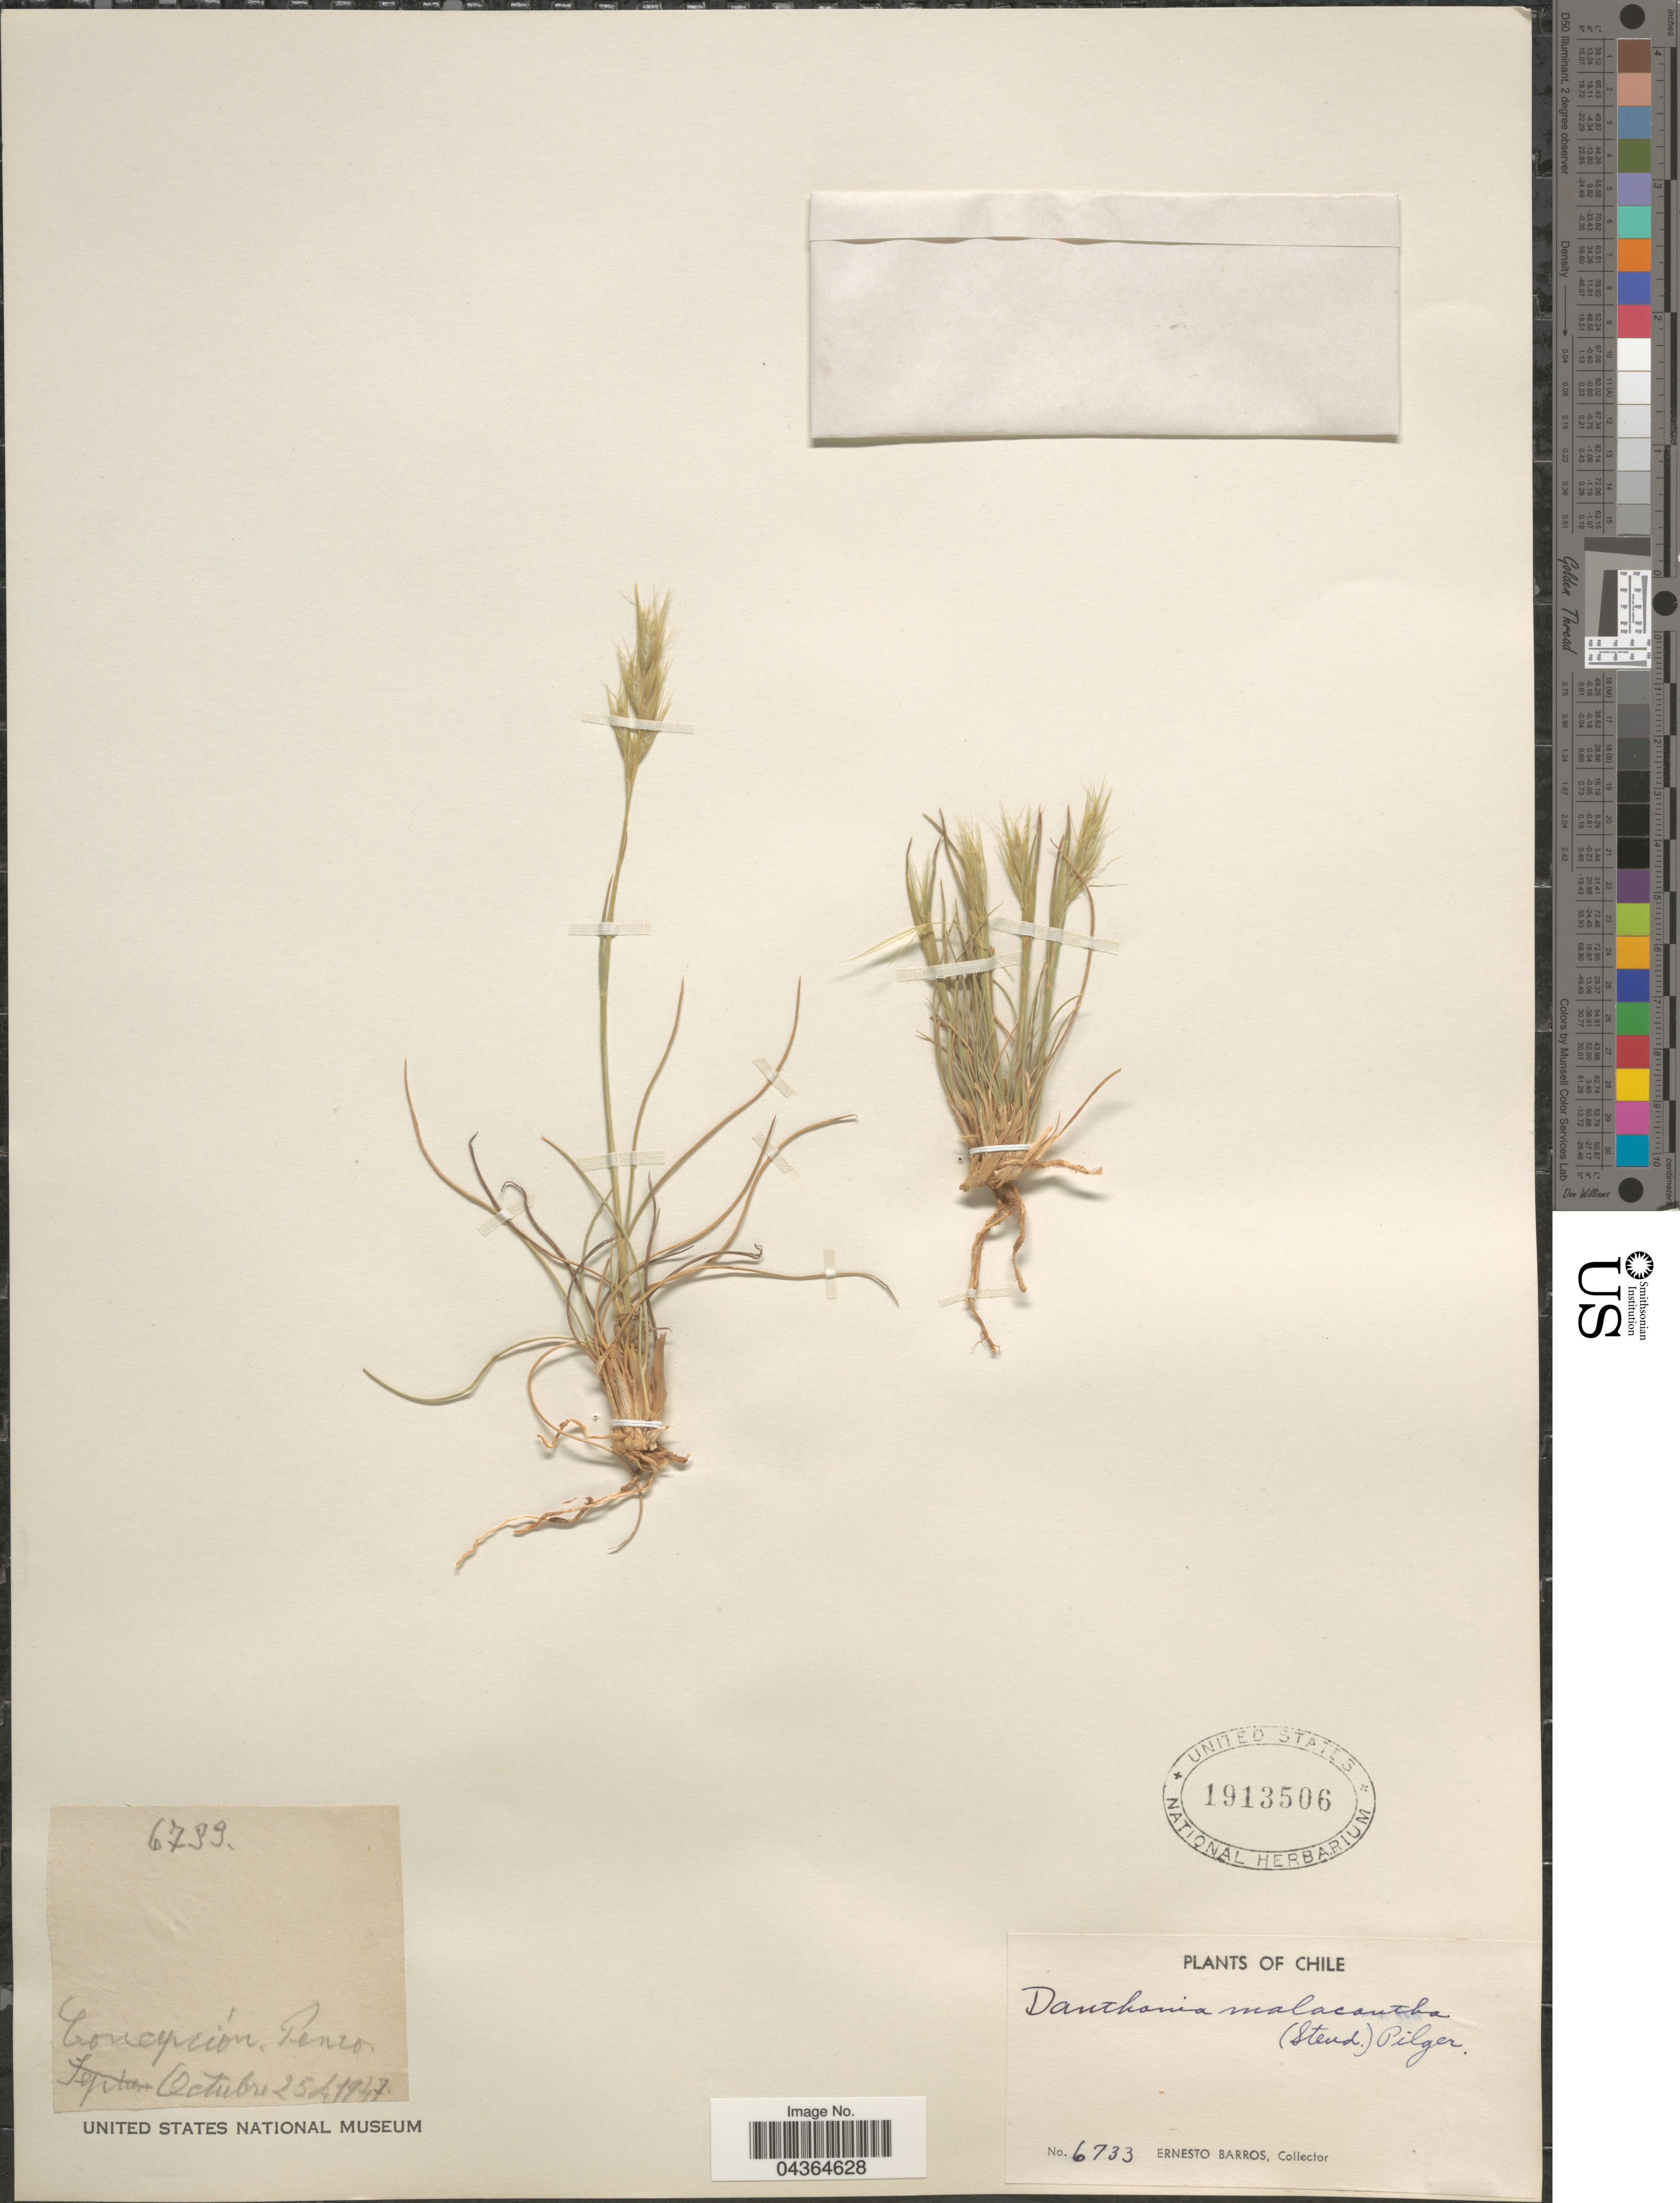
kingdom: Plantae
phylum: Tracheophyta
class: Liliopsida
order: Poales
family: Poaceae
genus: Danthonia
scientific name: Danthonia malacantha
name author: (Steud.) Pilg.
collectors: E. Barros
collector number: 6733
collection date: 1947-10-25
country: Chile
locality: Concepción. Penco.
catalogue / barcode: US 1913506